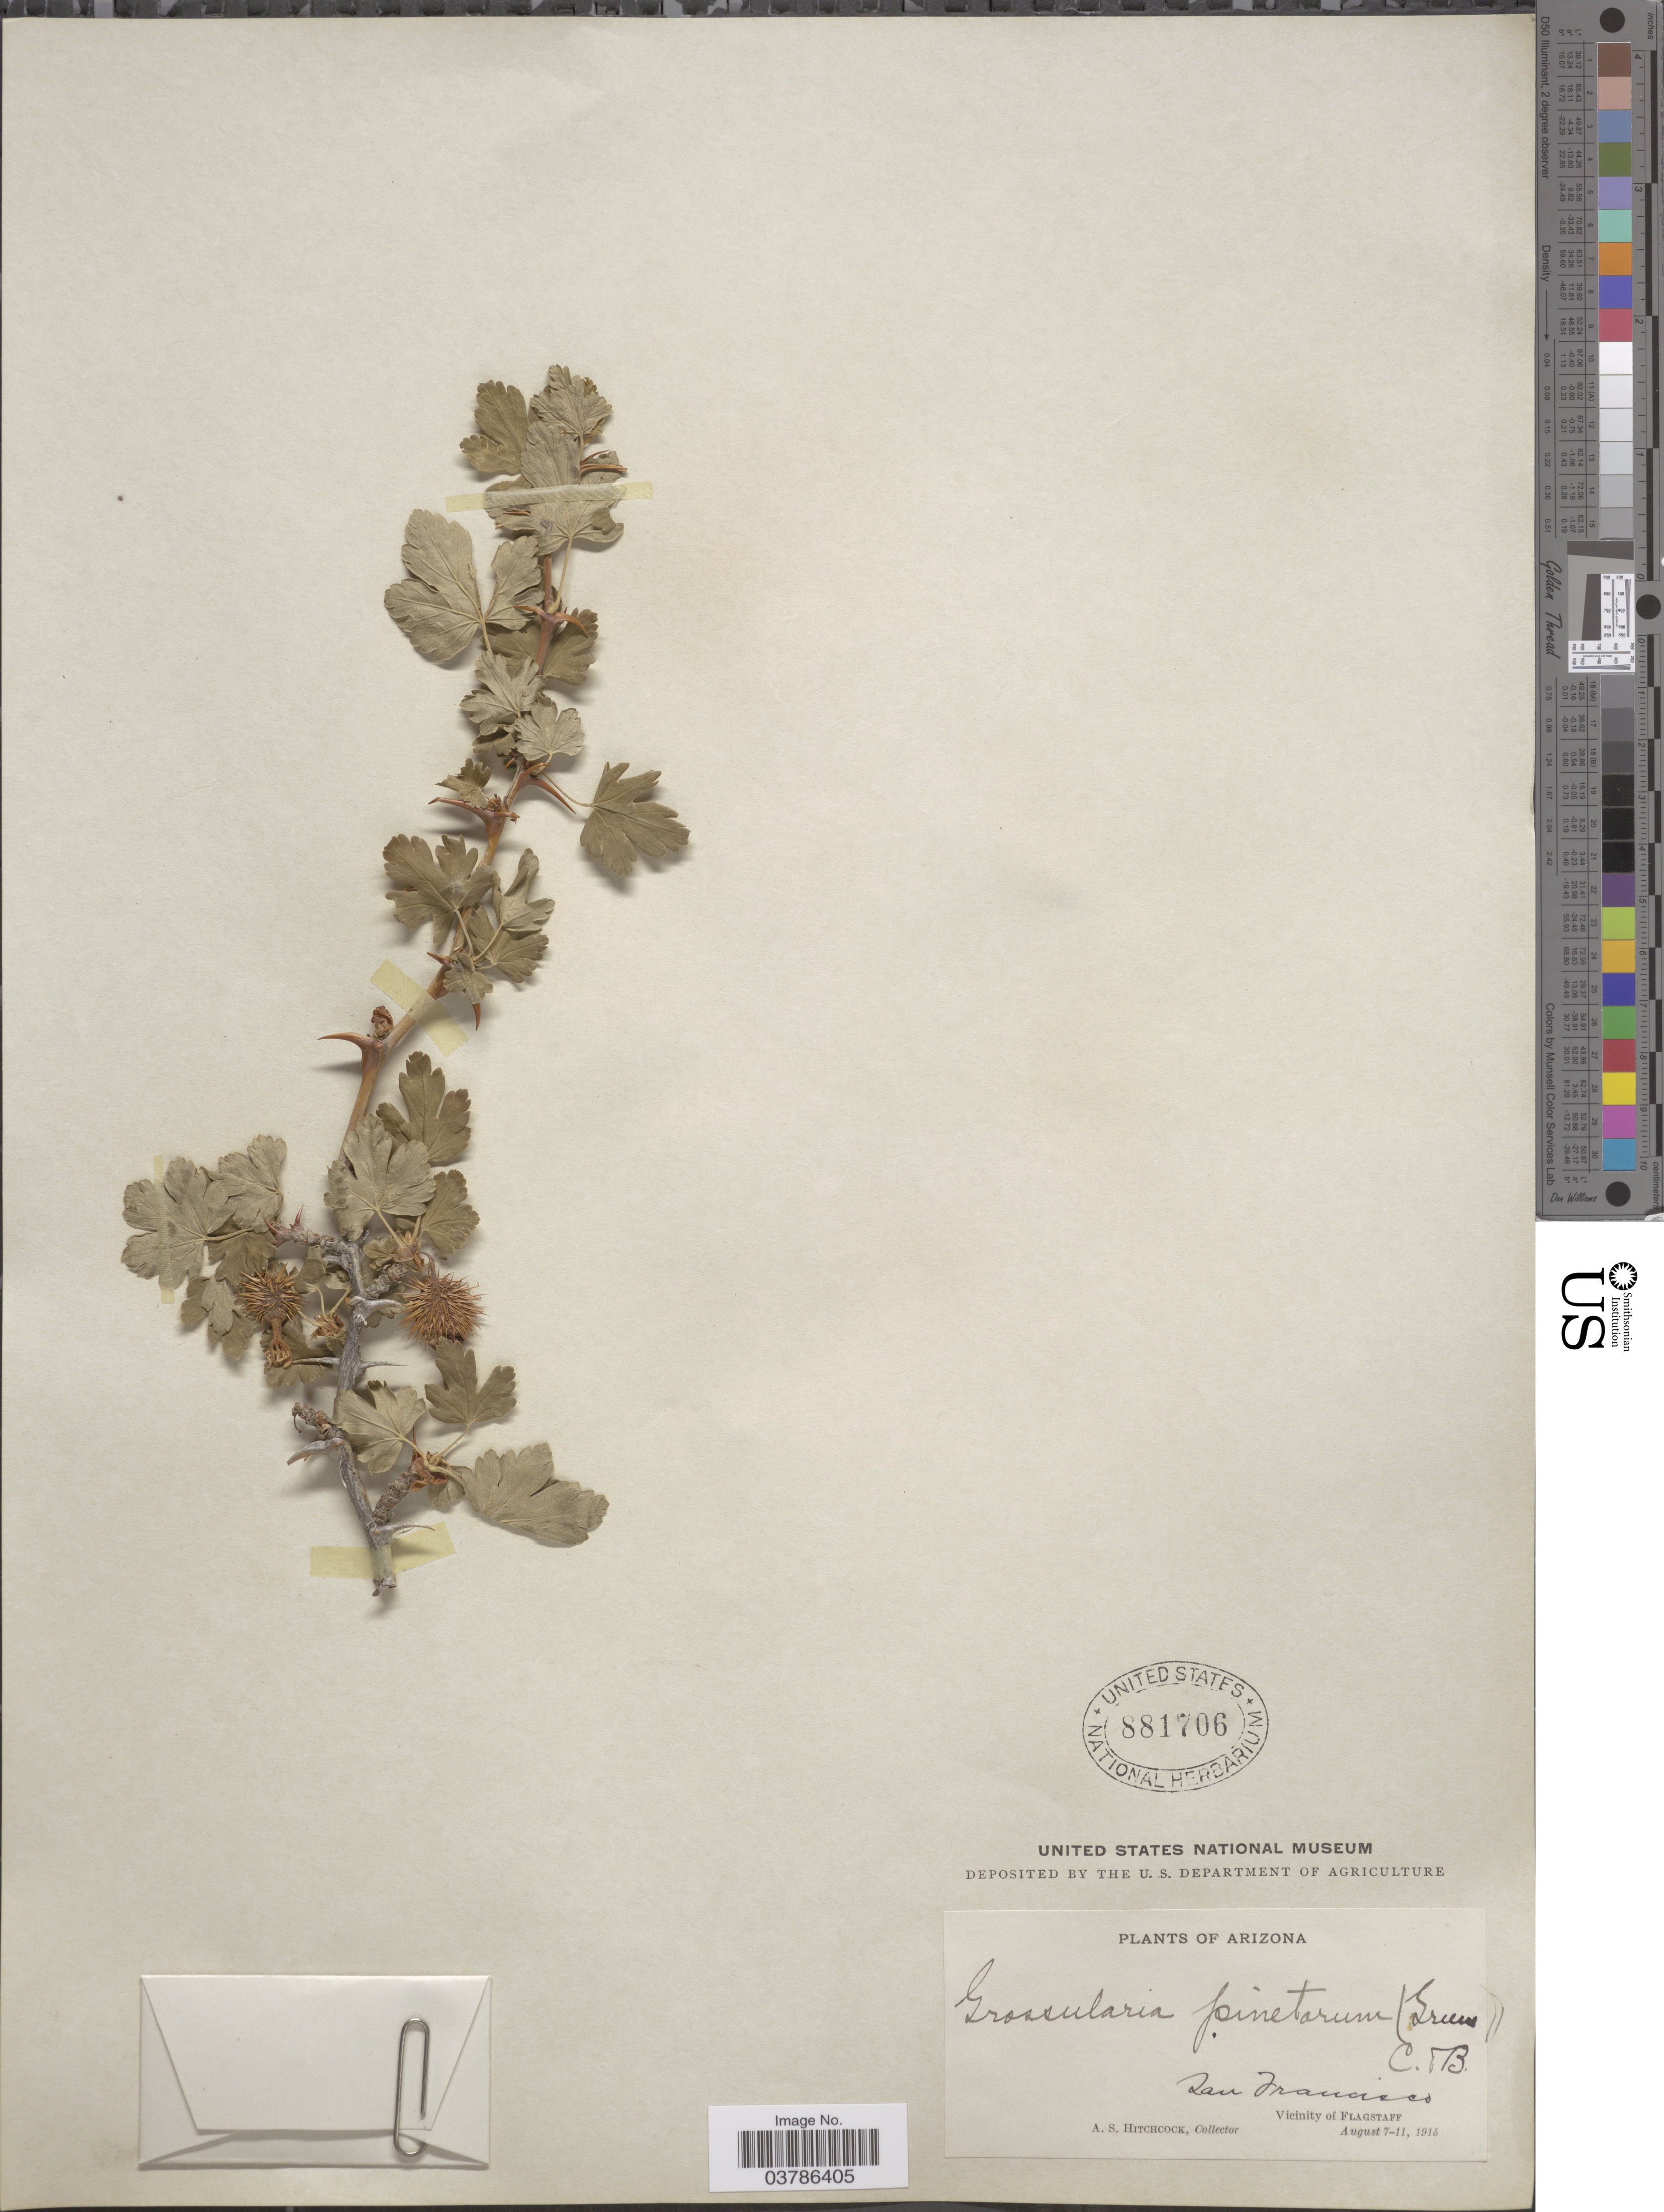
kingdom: Plantae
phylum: Tracheophyta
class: Magnoliopsida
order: Saxifragales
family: Grossulariaceae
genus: Ribes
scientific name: Ribes pinetorum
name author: Greene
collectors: A. S. Hitchcock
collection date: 1915-08-07/1915-08-11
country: United States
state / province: Arizona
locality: San Francisco. Vicinity of Flagstaff.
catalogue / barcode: US 881706